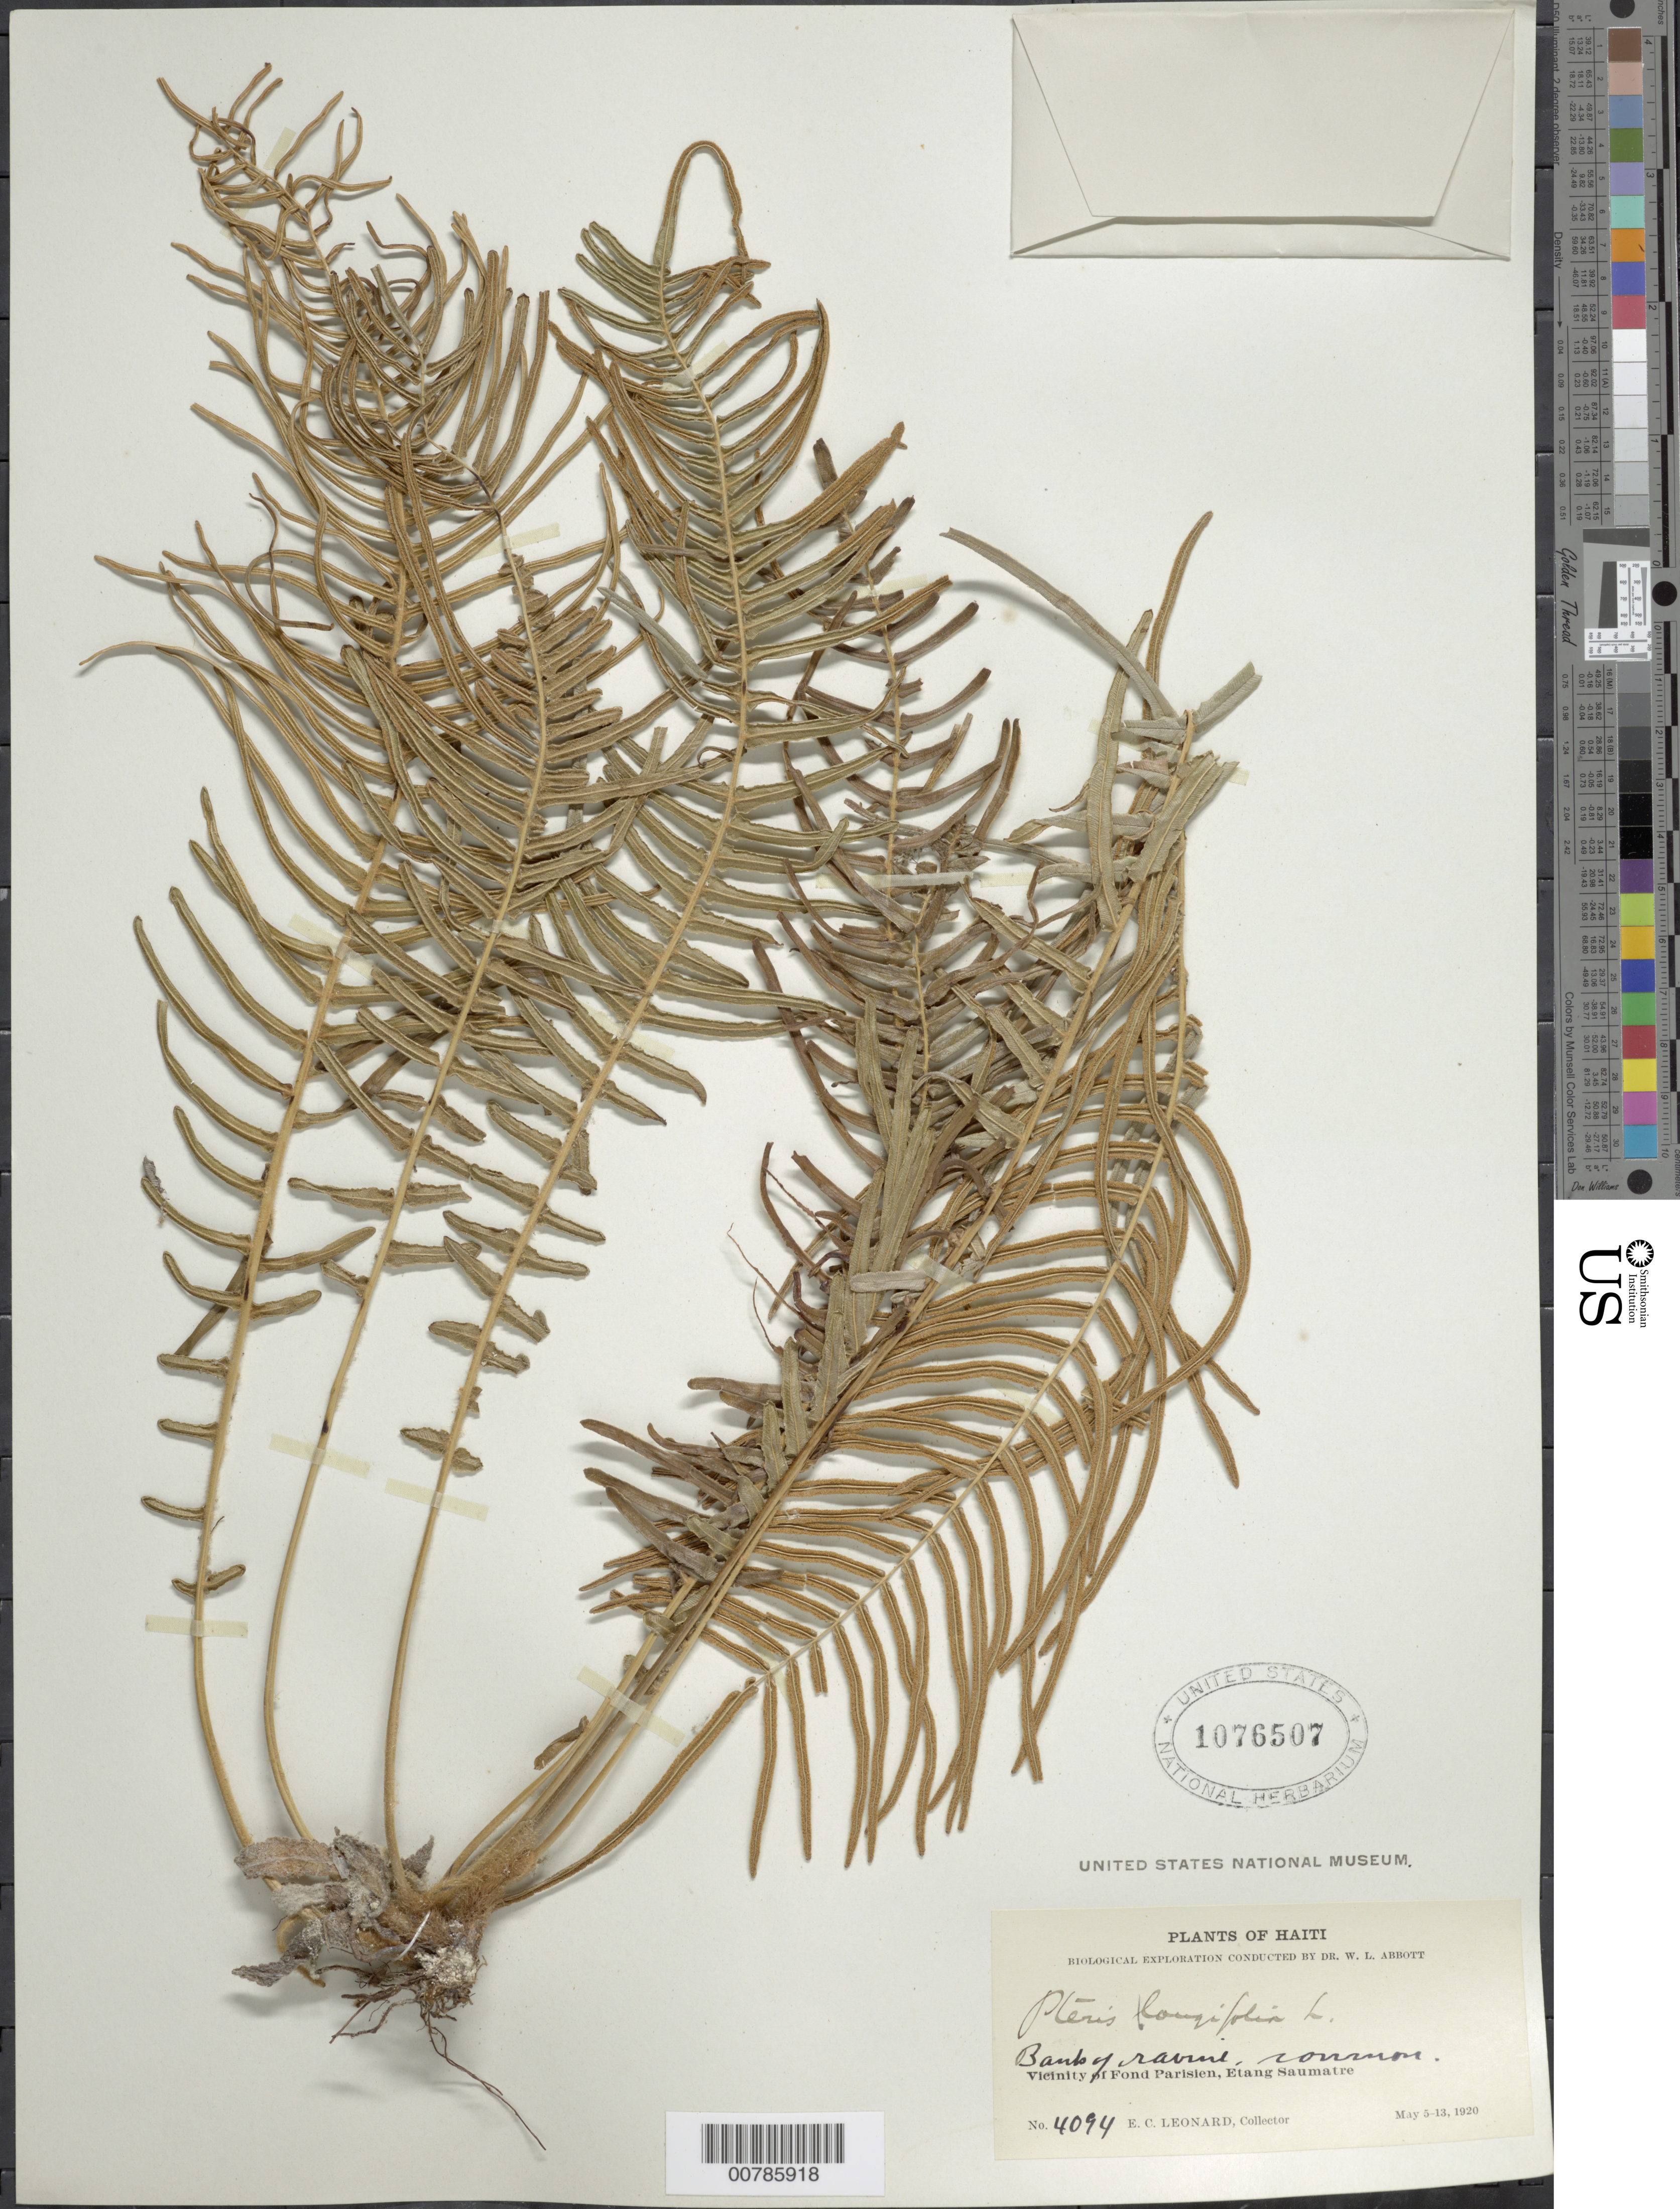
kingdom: Plantae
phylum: Tracheophyta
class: Polypodiopsida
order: Polypodiales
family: Pteridaceae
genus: Pteris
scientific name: Pteris longifolia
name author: L.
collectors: E. C. Leonard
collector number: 4094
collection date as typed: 05 May 1920 to 13 May 1920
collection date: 1920-05-05/1920-05-13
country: Haiti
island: Hispaniola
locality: Fond Parisien, vicinity; Etang Saumatre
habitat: Bank of ravine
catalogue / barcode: US 1076507